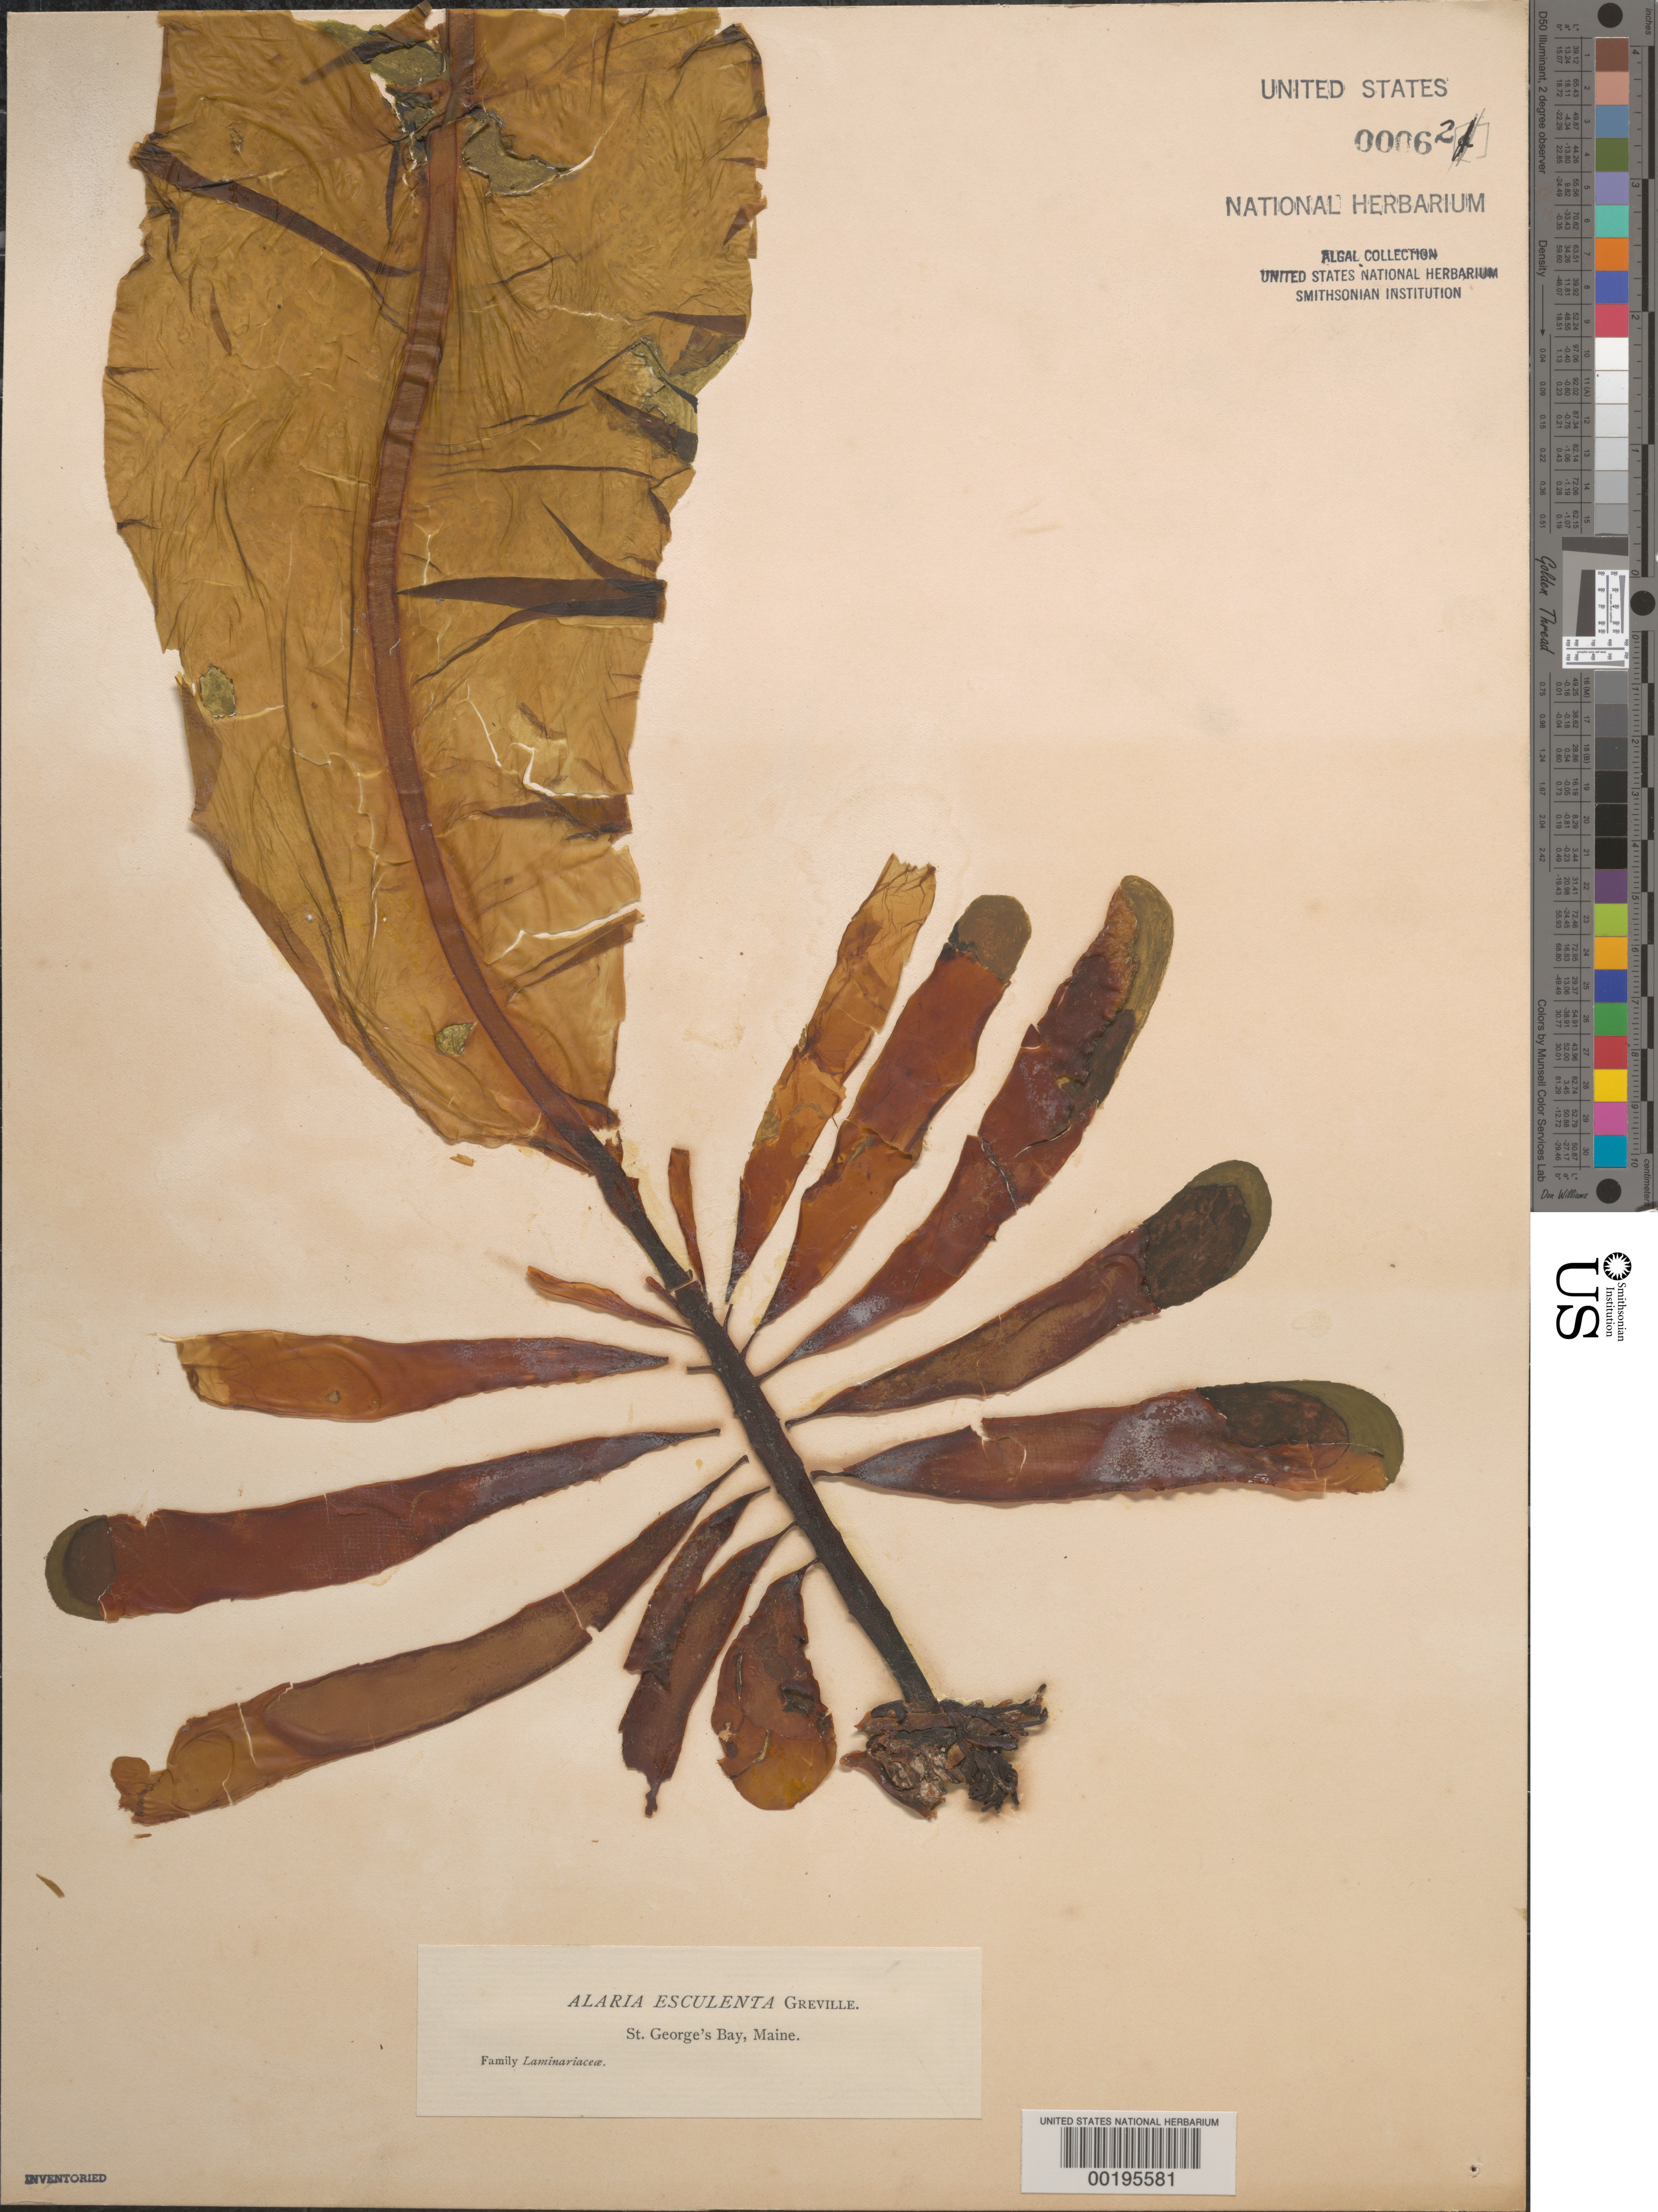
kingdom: Chromista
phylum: Ochrophyta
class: Phaeophyceae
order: Laminariales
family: Alariaceae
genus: Alaria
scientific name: Alaria esculenta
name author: (L.) Greville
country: United States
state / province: Maine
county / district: Waldo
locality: St. George's Bay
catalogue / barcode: US 62